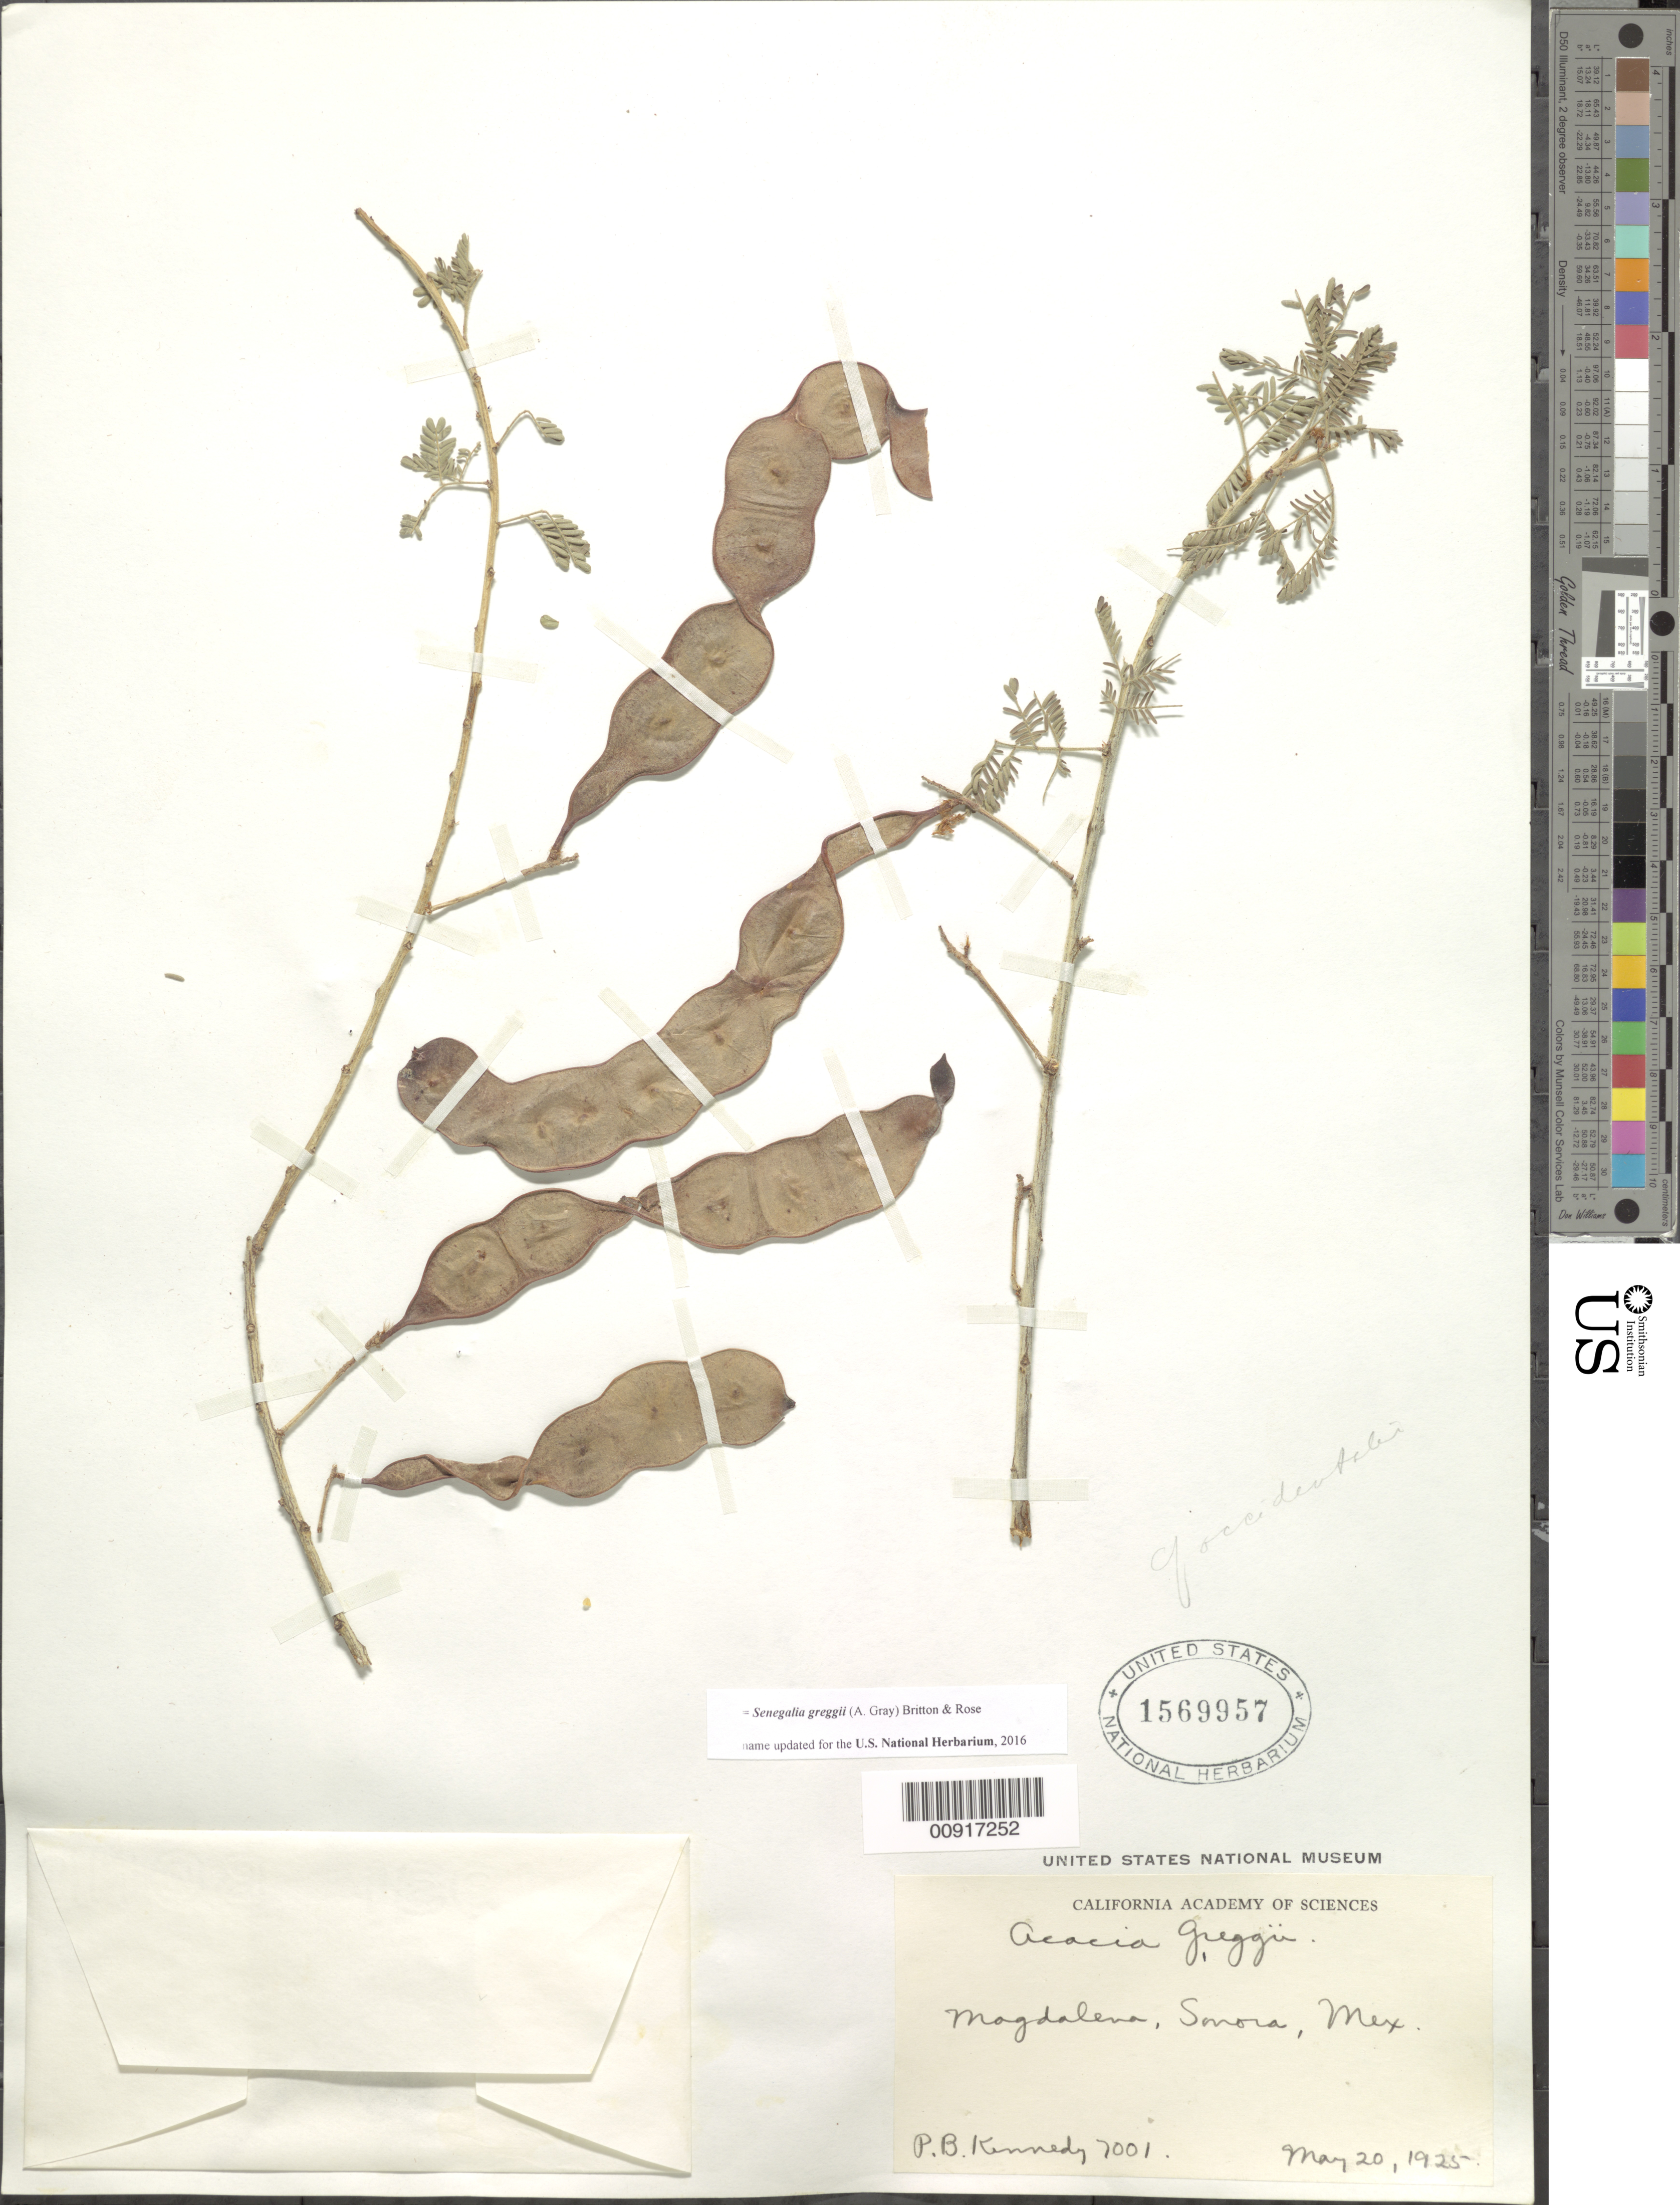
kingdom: Plantae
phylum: Tracheophyta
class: Magnoliopsida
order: Fabales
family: Fabaceae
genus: Senegalia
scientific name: Senegalia greggii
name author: (A. Gray) Britton & Rose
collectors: P. B. Kennedy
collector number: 7001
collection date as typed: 20 May 1925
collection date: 1925-05-20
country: Mexico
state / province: Sonora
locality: Magdalena, Sonora.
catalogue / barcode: US 1569957